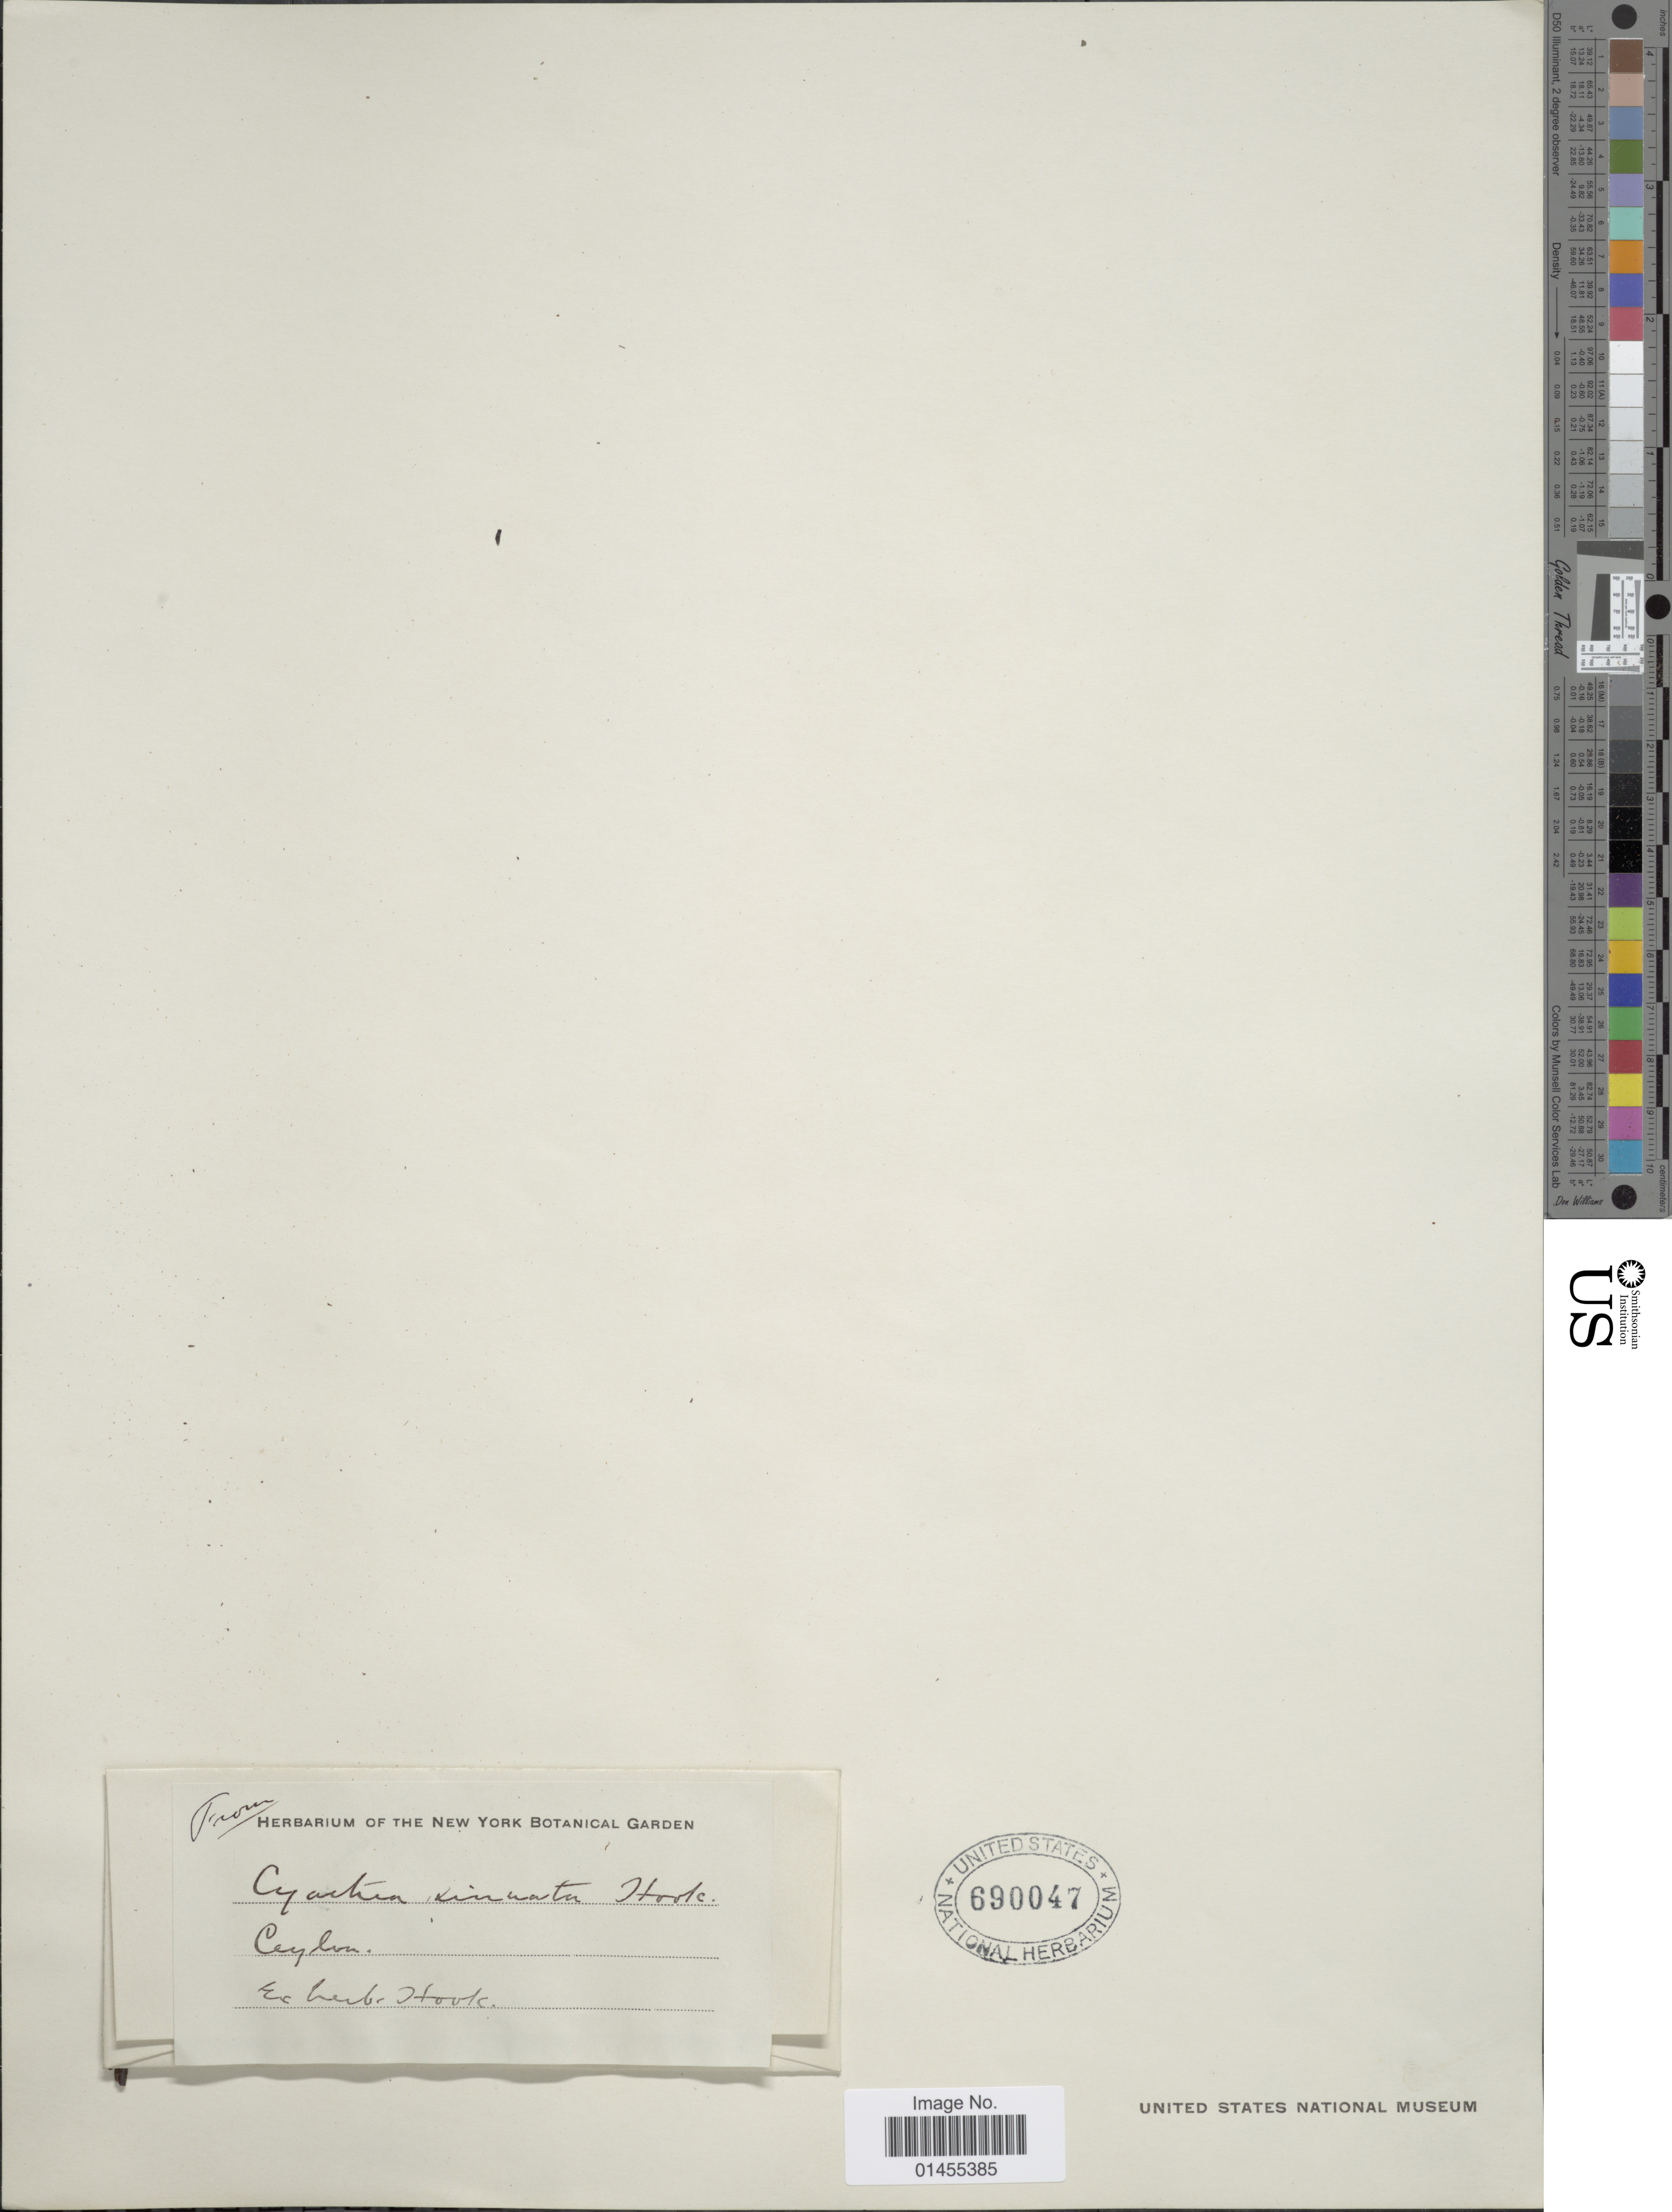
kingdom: Plantae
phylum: Tracheophyta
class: Polypodiopsida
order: Cyatheales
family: Cyatheaceae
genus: Alsophila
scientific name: Alsophila sinuata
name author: (Hook. & Grev.) R.M. Tryon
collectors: ex herb. Hook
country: Sri Lanka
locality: Ceylon.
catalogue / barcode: US 690047